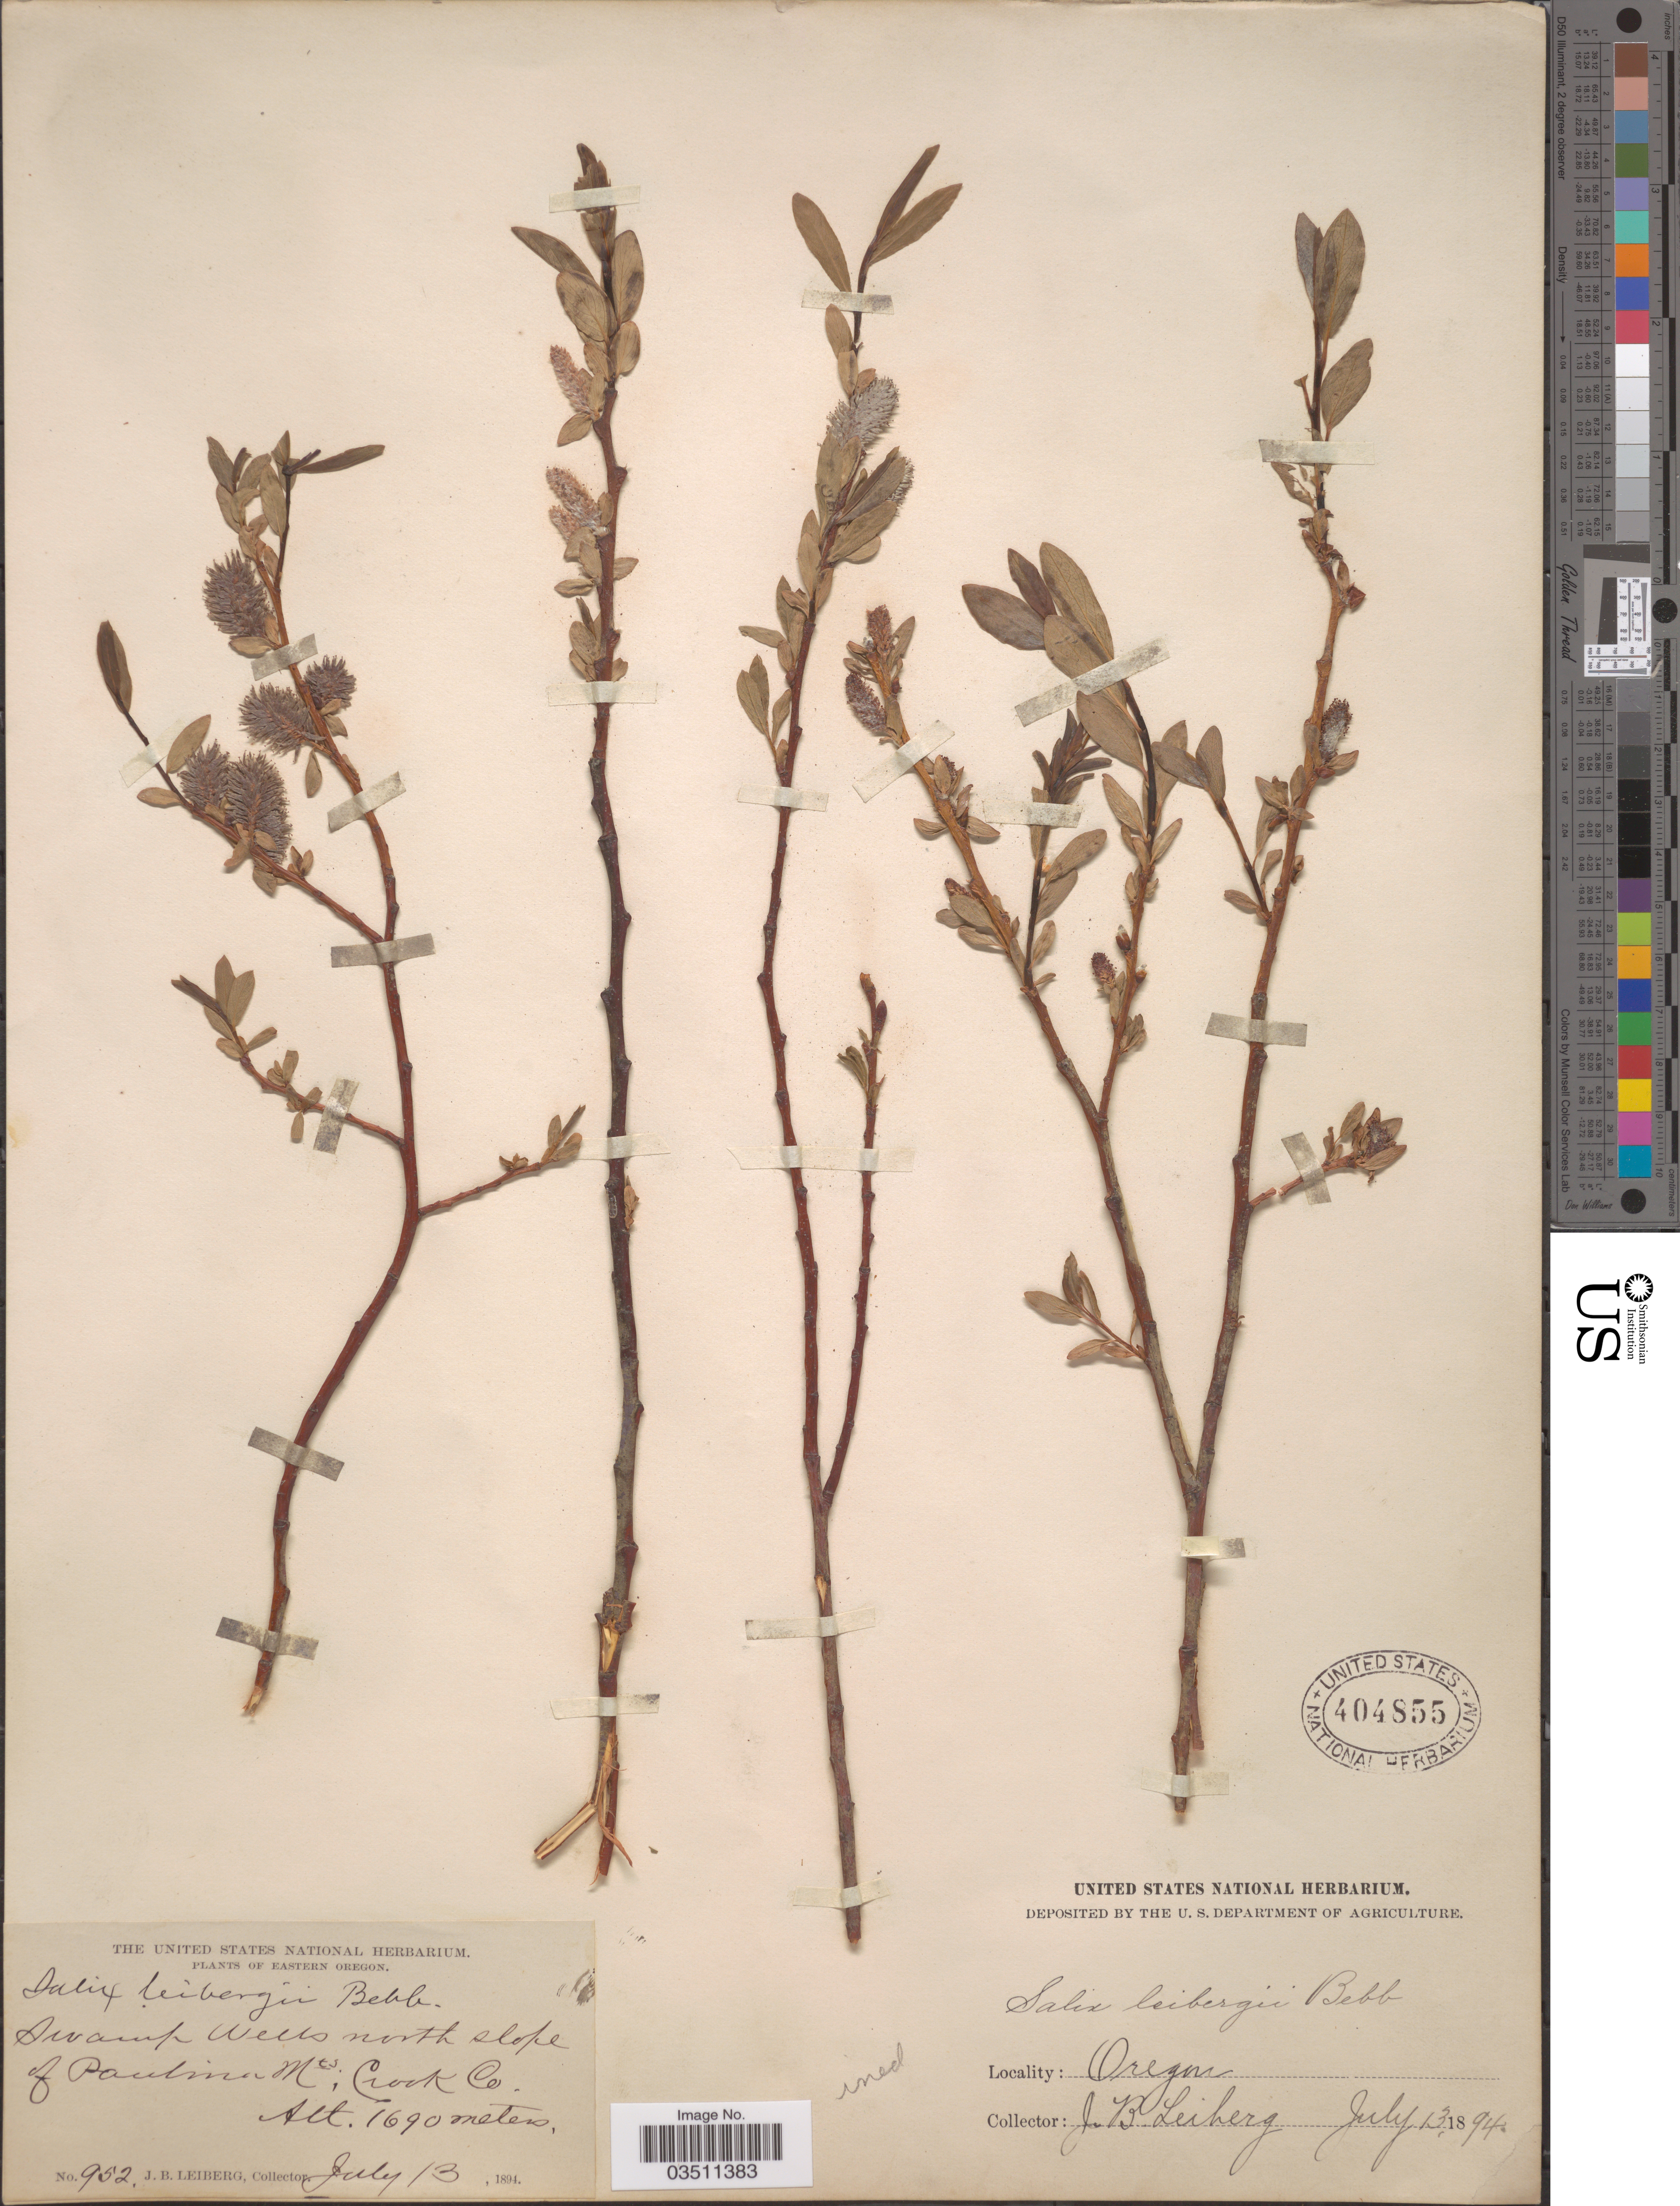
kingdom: Plantae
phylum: Tracheophyta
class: Magnoliopsida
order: Malpighiales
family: Salicaceae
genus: Salix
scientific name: Salix leibergii Bebb, ined.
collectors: J. B. Leiberg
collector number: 952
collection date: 1894-07-13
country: United States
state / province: Oregon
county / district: Crook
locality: Eastern Oregon. Swamp Wells north slope of Paulina Mts., Crook Co.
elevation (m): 1690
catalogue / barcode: US 404855